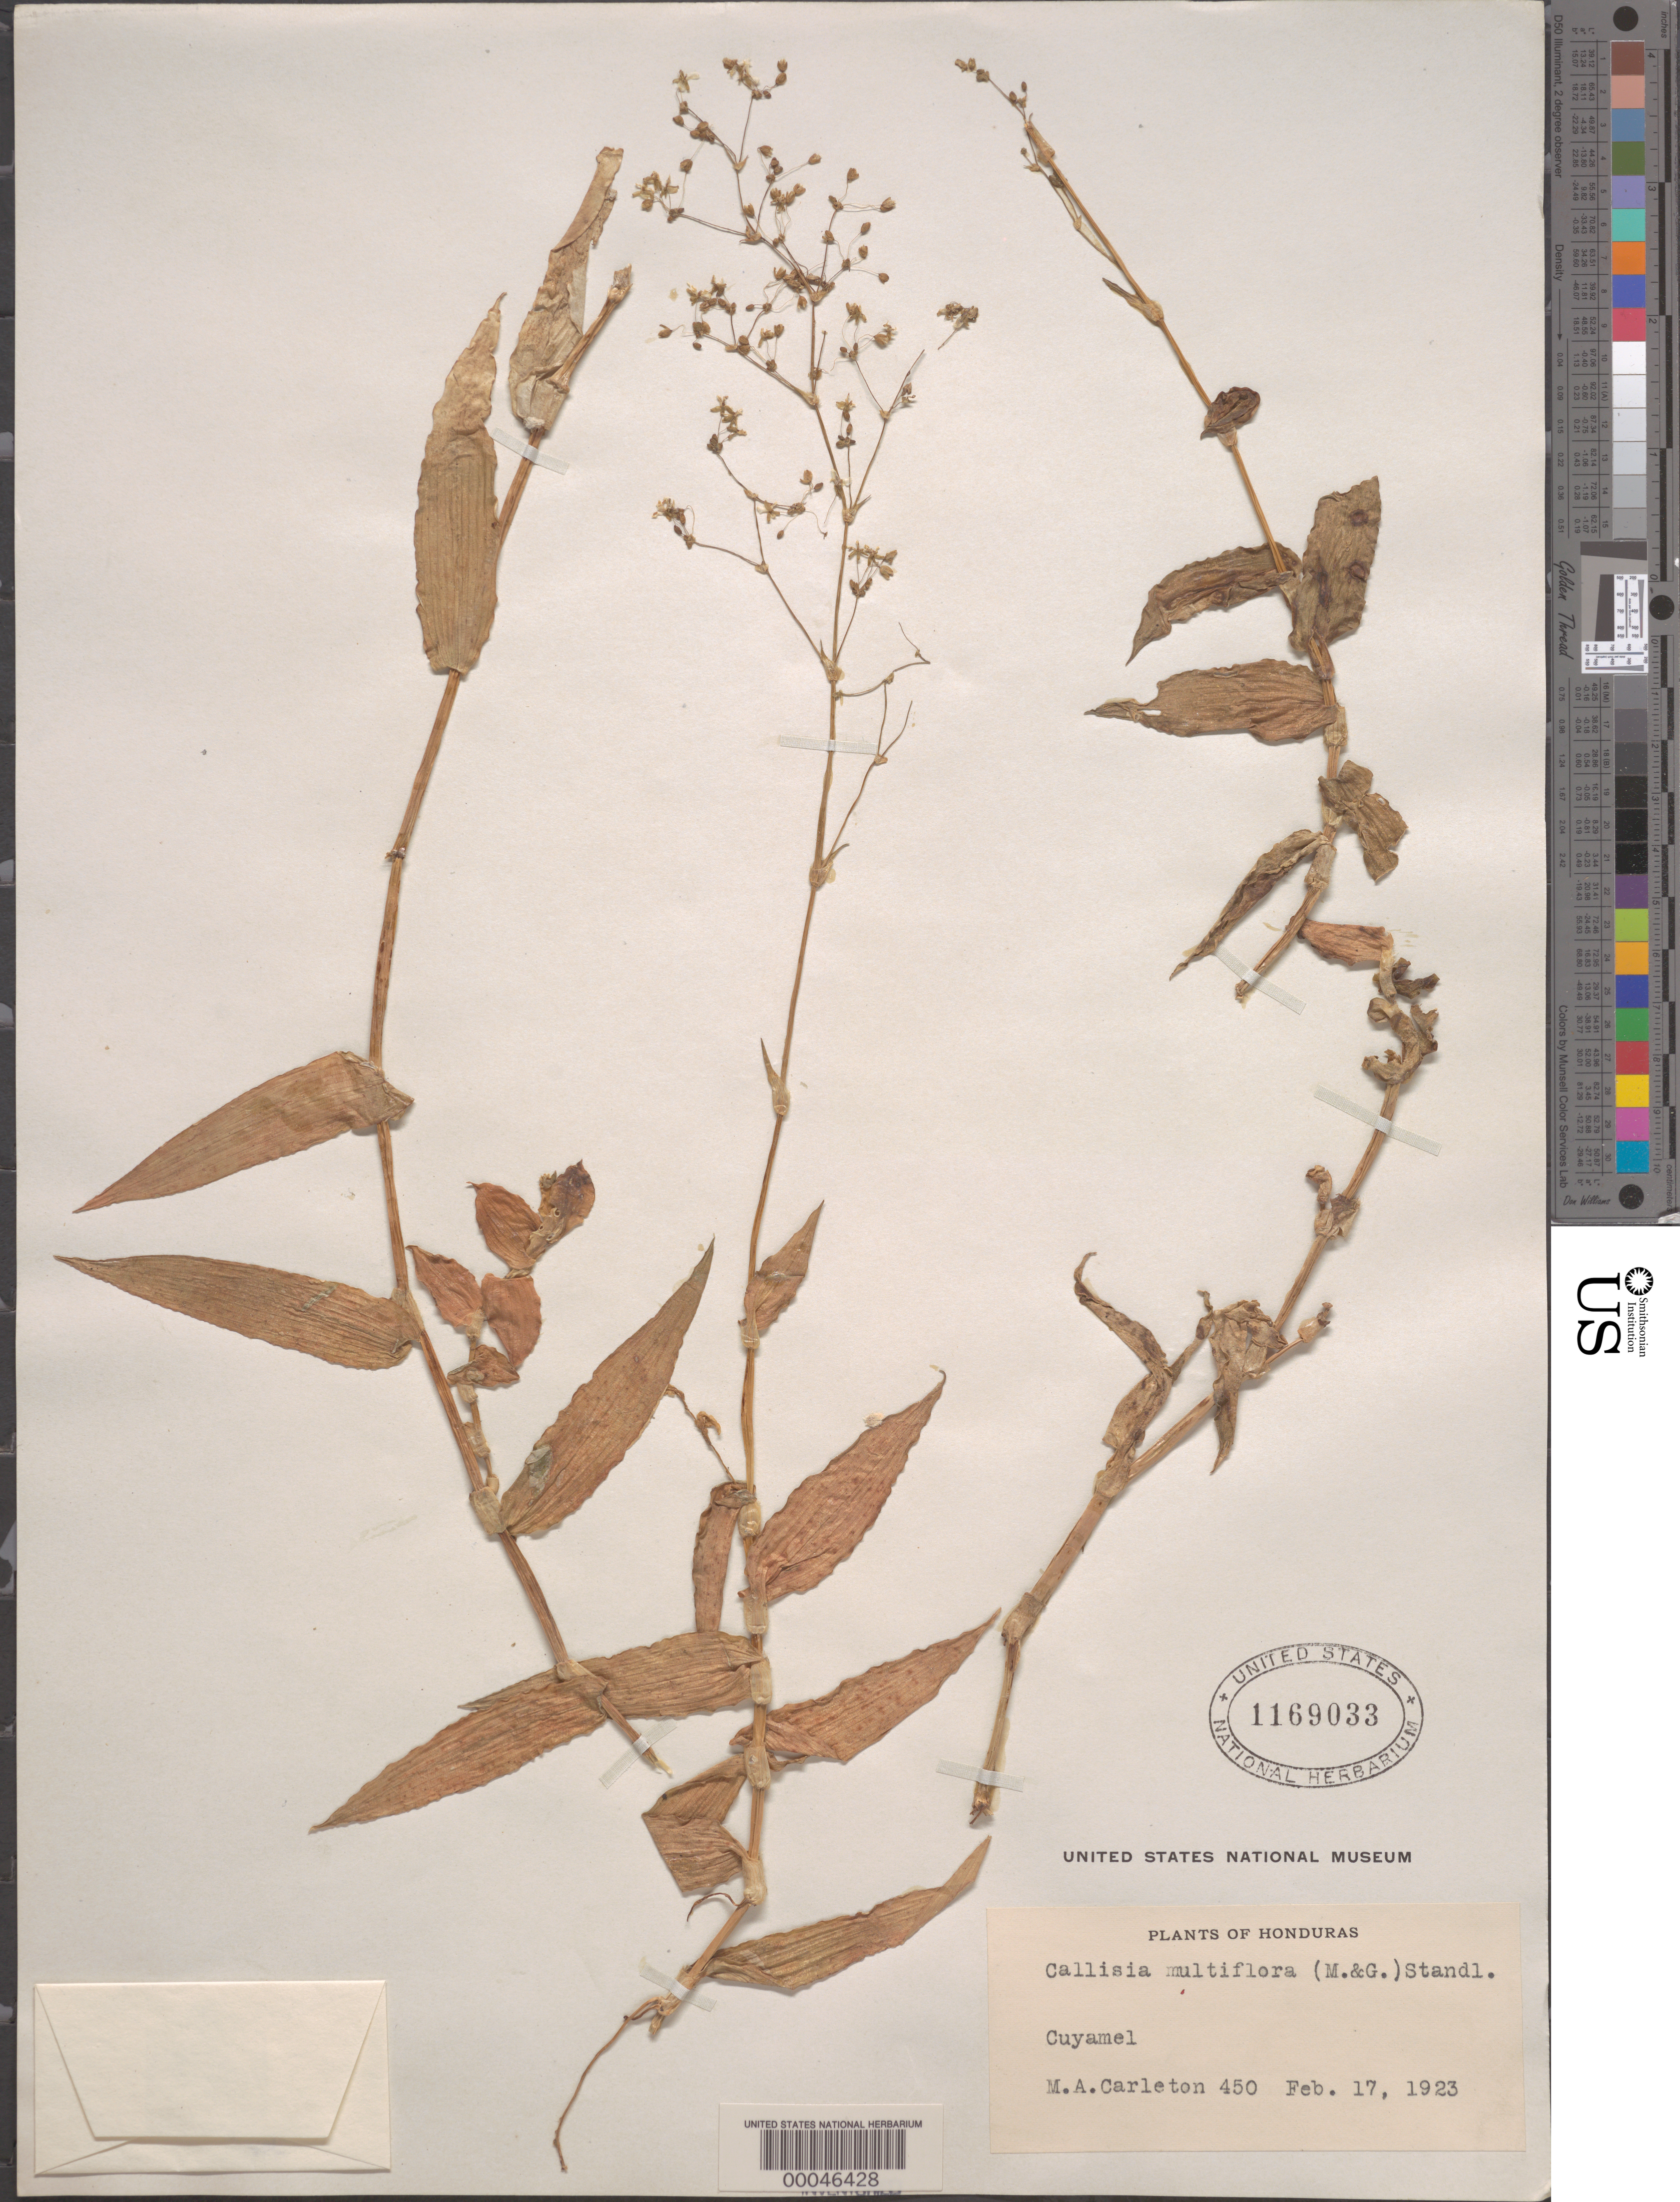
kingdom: Plantae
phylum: Tracheophyta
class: Liliopsida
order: Commelinales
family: Commelinaceae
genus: Callisia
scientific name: Callisia multiflora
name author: (M. Martens & Galeotti) Standl.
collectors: M. A. Carleton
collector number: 450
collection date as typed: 17 Feb 1923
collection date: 1923-02-17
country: Honduras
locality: Cuyamel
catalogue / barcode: US 1169033